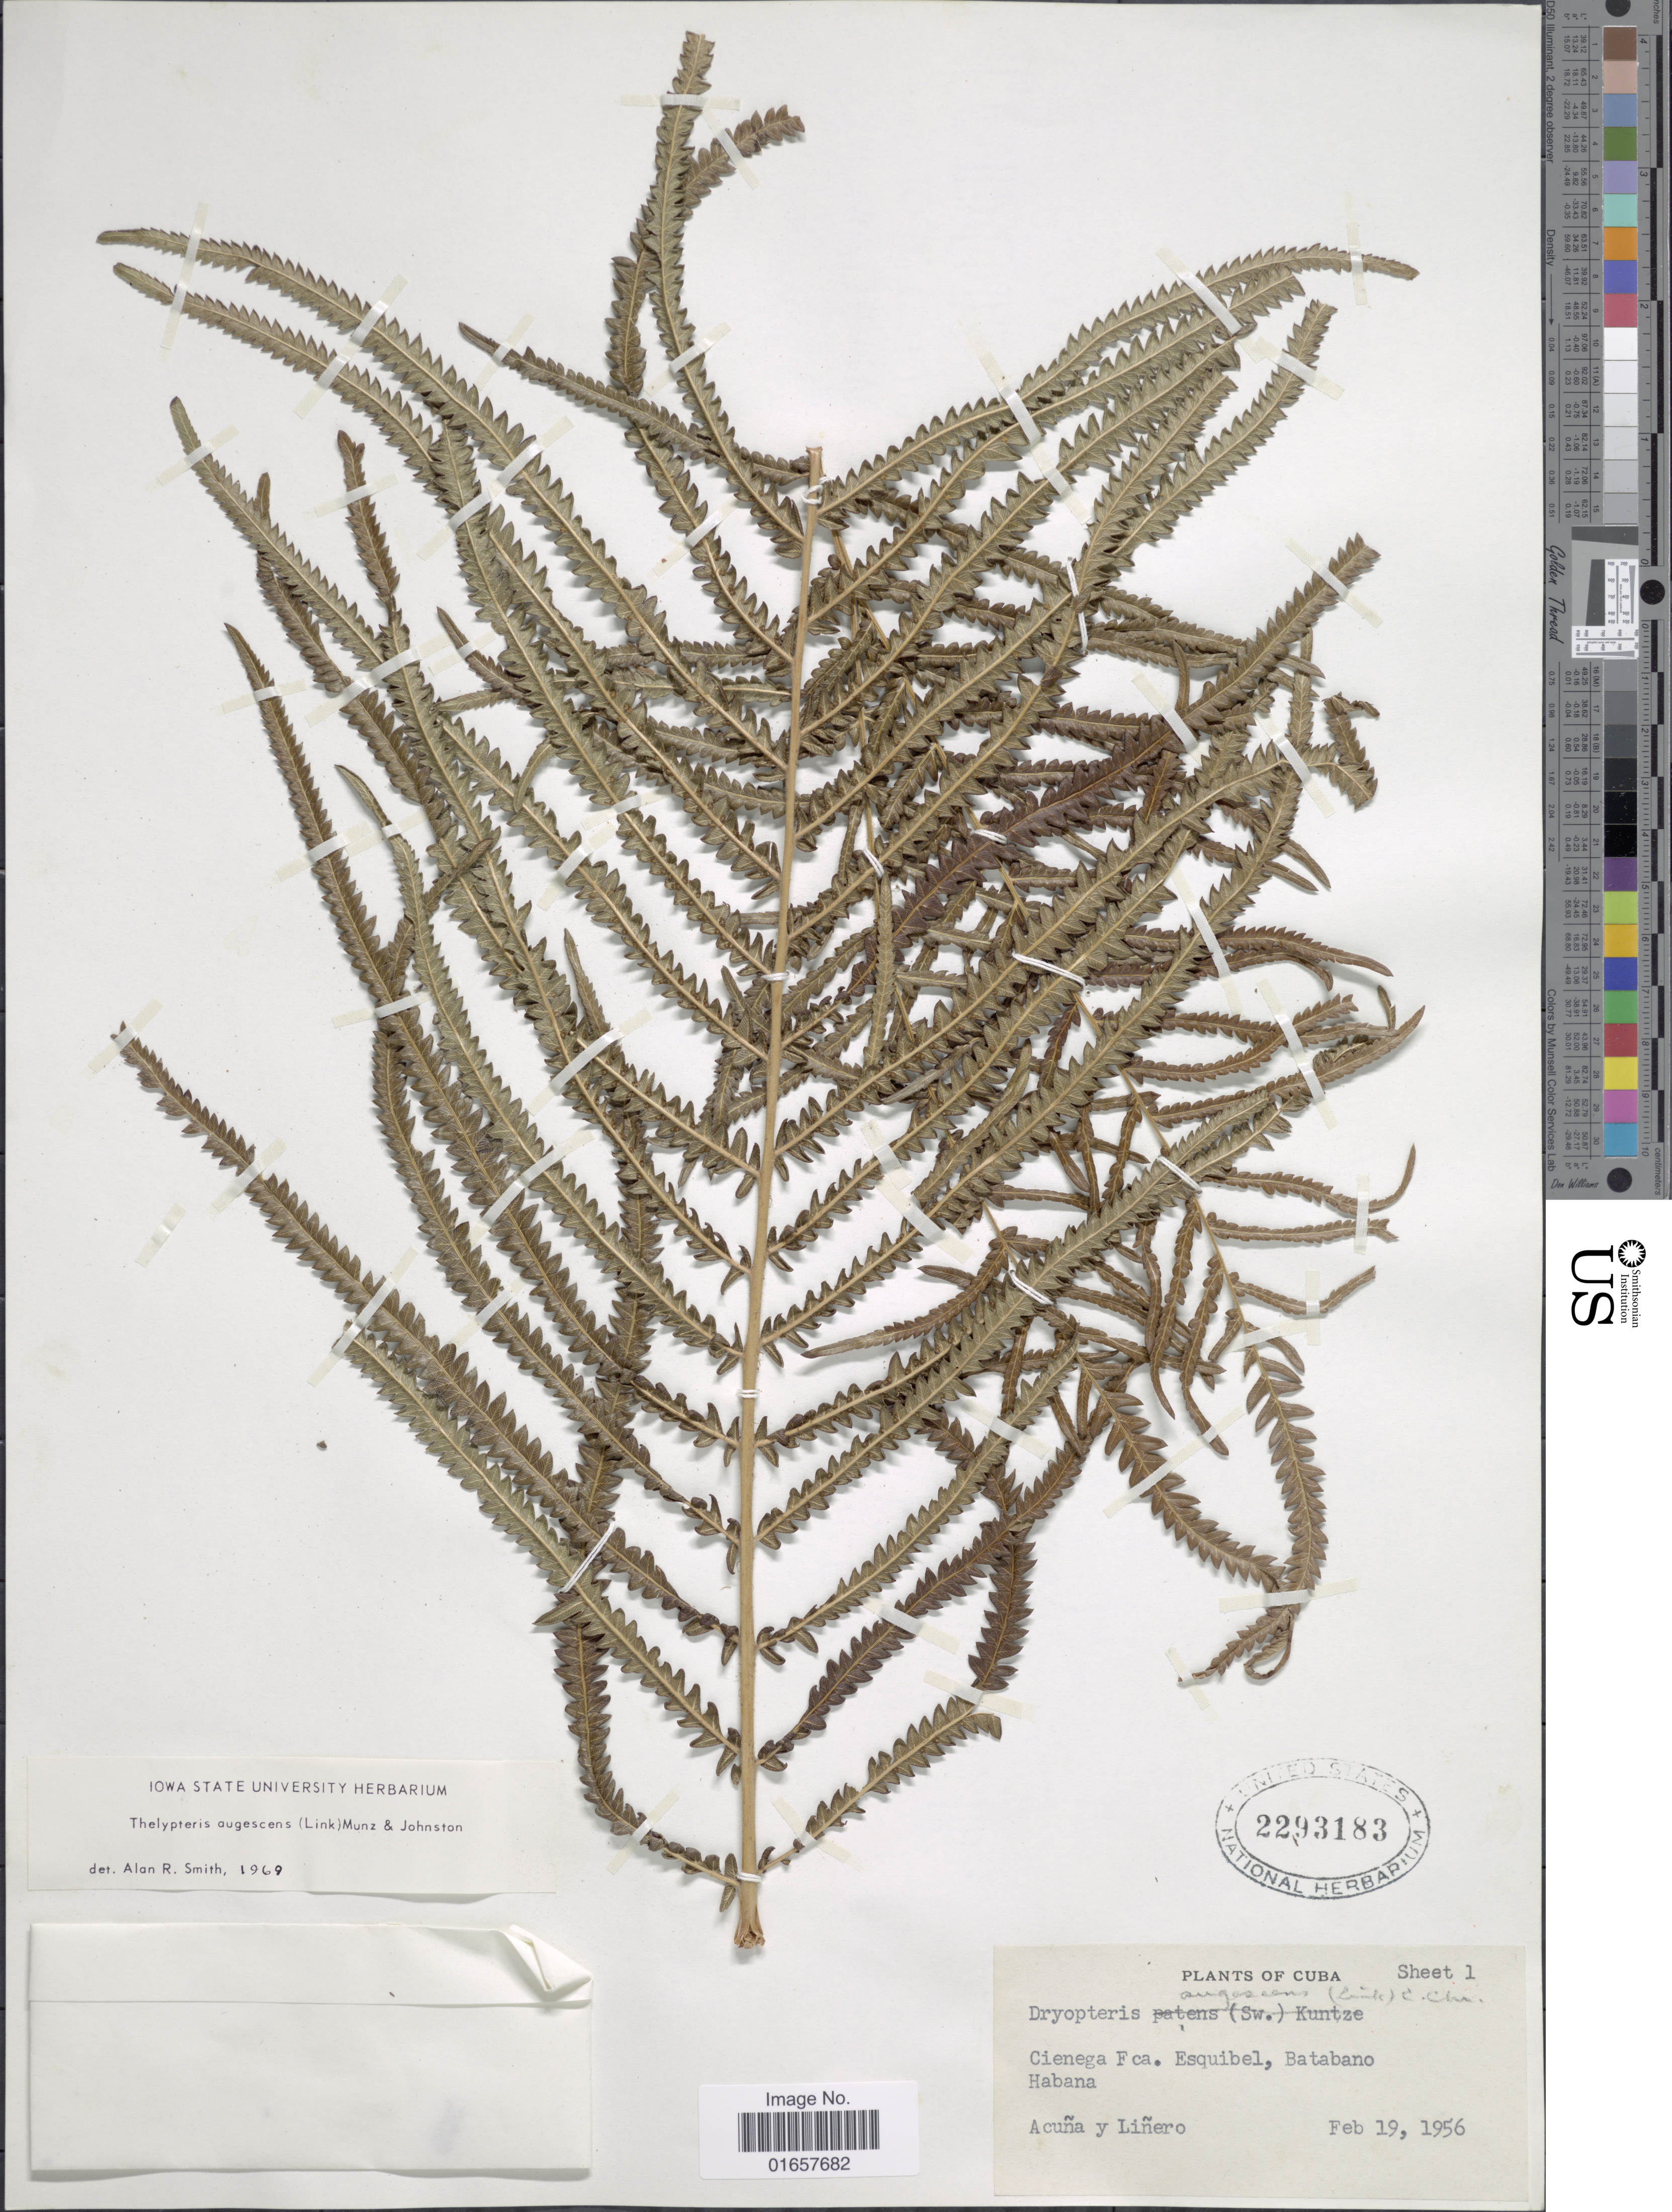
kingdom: Plantae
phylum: Tracheophyta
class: Polypodiopsida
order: Polypodiales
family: Thelypteridaceae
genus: Christella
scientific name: Christella augescens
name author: (Link) Pic. Serm.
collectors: Acuña & -. Liñero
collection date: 1956-02-19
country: Cuba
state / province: La Habana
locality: Cuba, Cienega Fca. Esquibel, Batabano.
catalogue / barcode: US 2293183